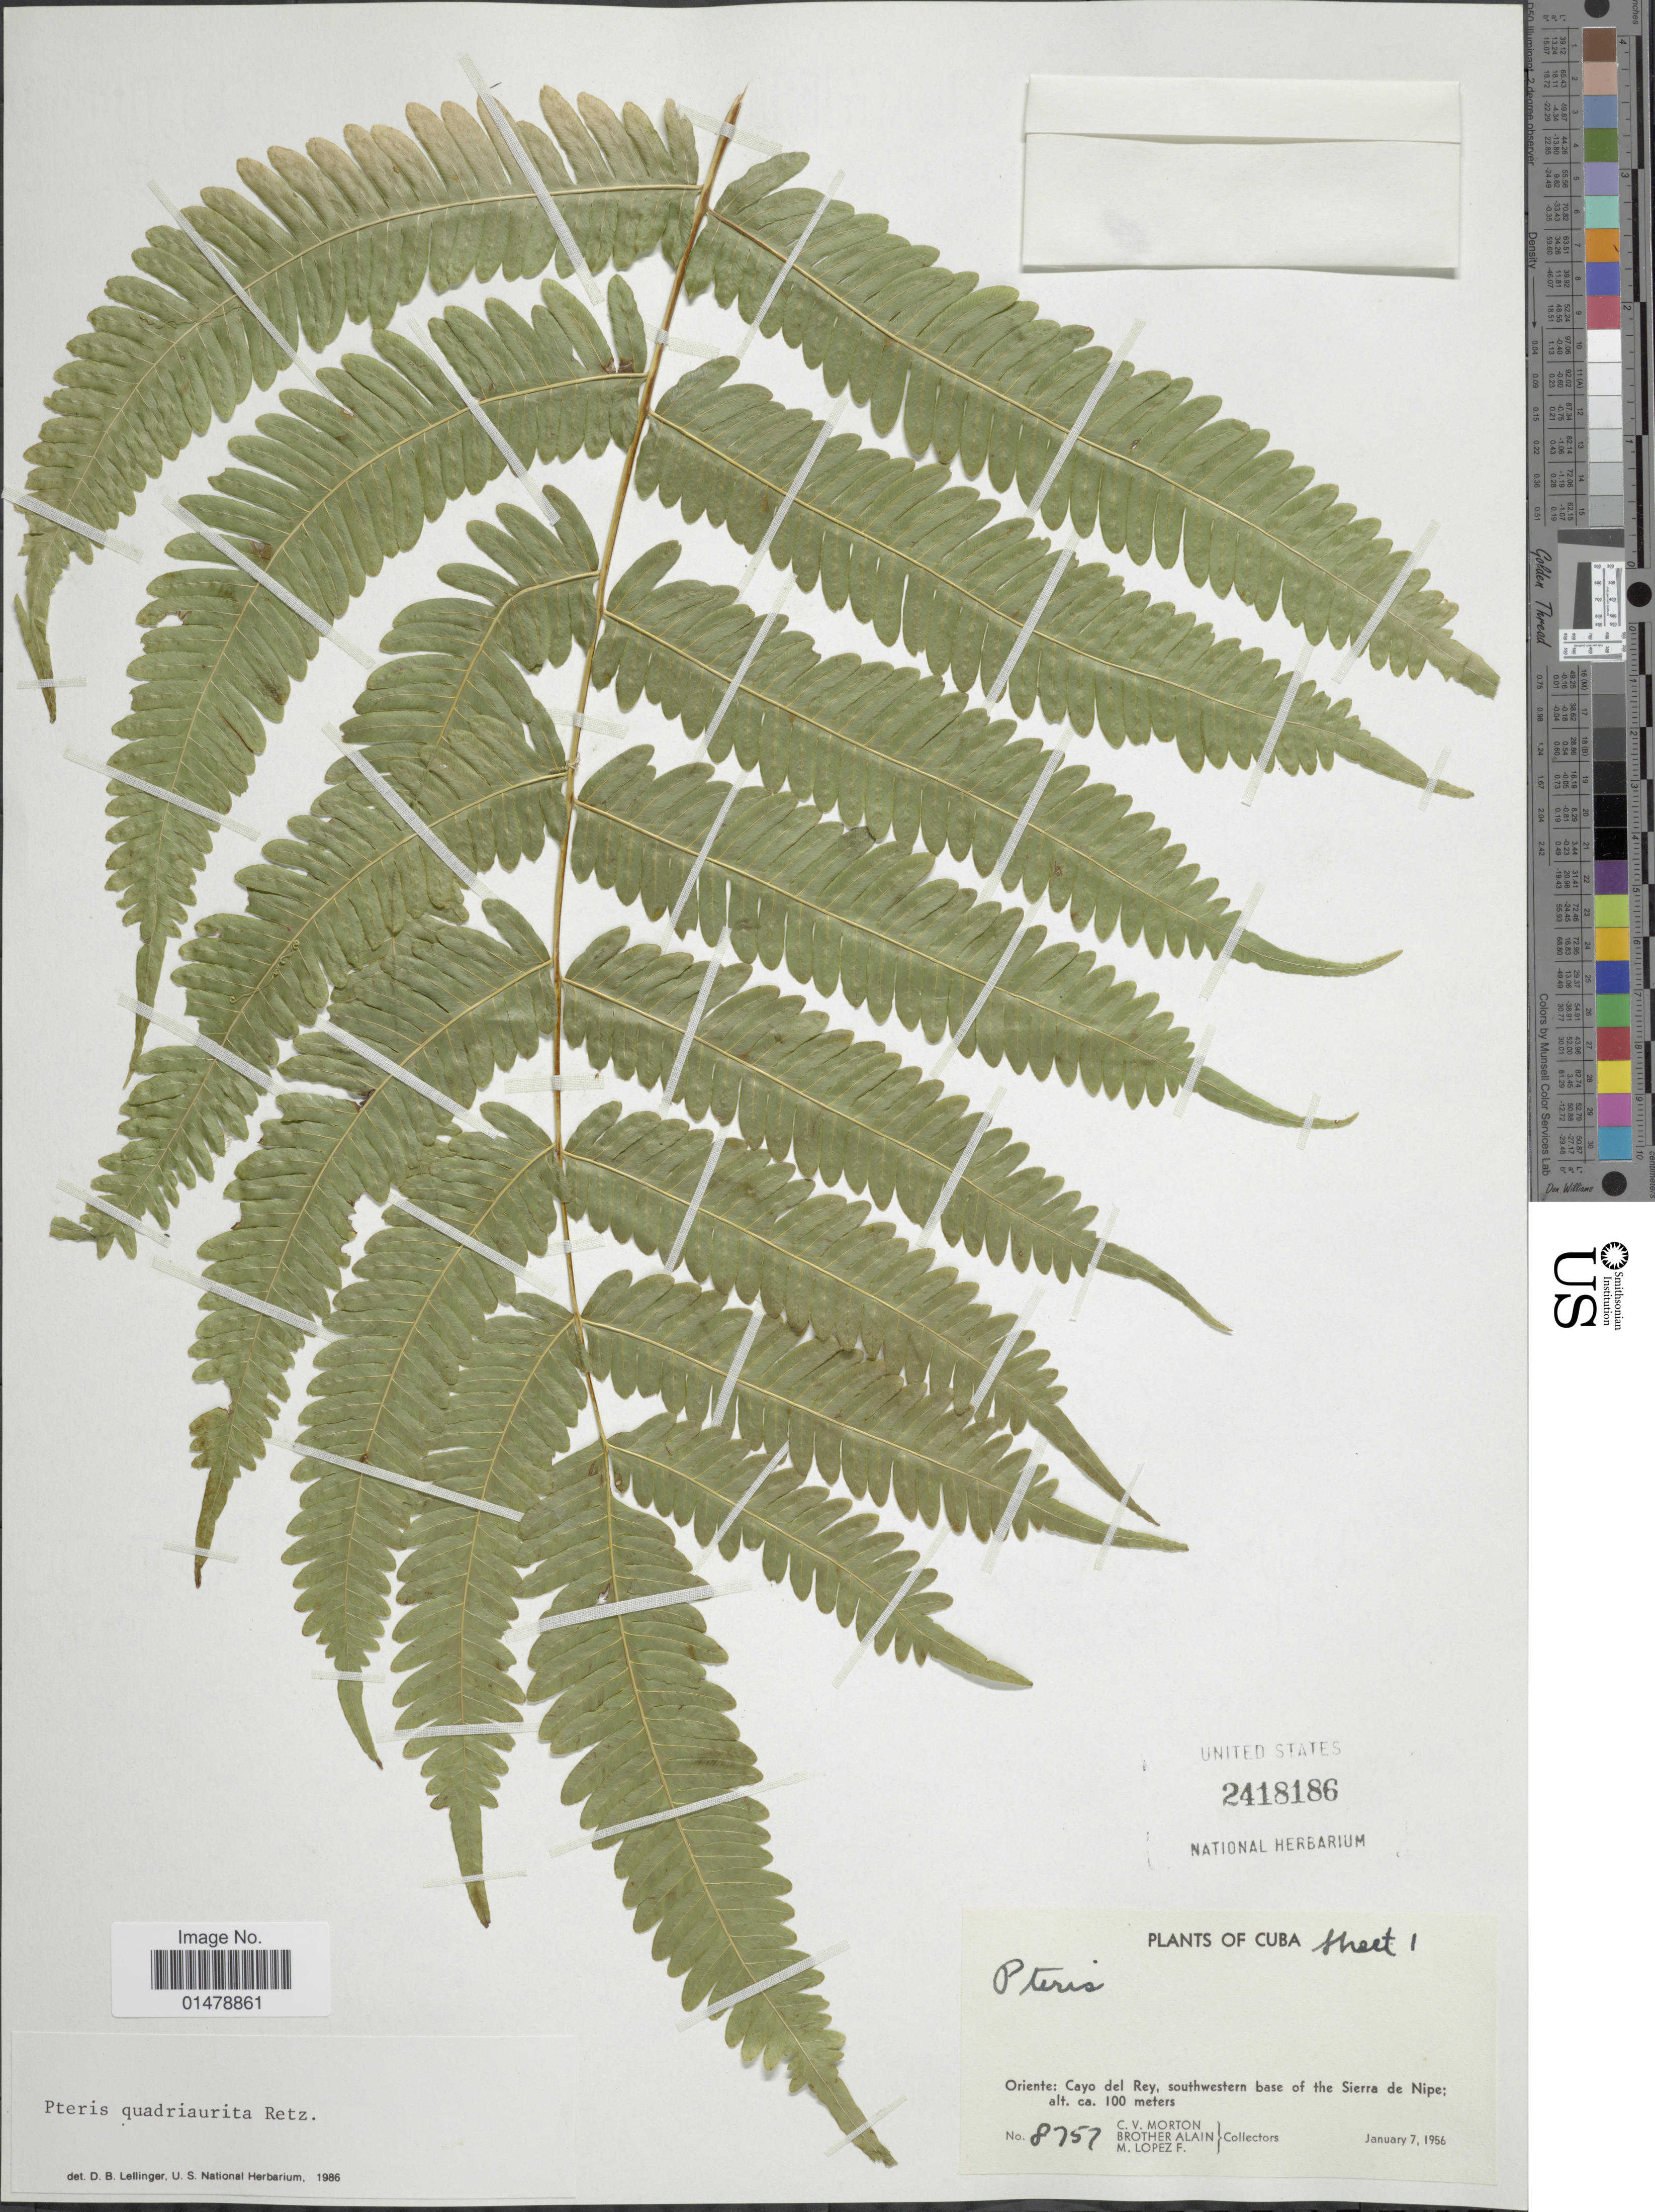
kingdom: Plantae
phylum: Tracheophyta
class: Polypodiopsida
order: Polypodiales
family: Pteridaceae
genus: Pteris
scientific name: Pteris quadriaurita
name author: Retz.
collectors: C. V. Morton, Bro. Alain - DO NOT USE & M. López Figueiras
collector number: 8757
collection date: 1956-01-07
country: Cuba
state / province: Oriente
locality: Cayto del Rey, southwestern base of the Sierra de Nipe.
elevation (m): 100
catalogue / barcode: US 2418186